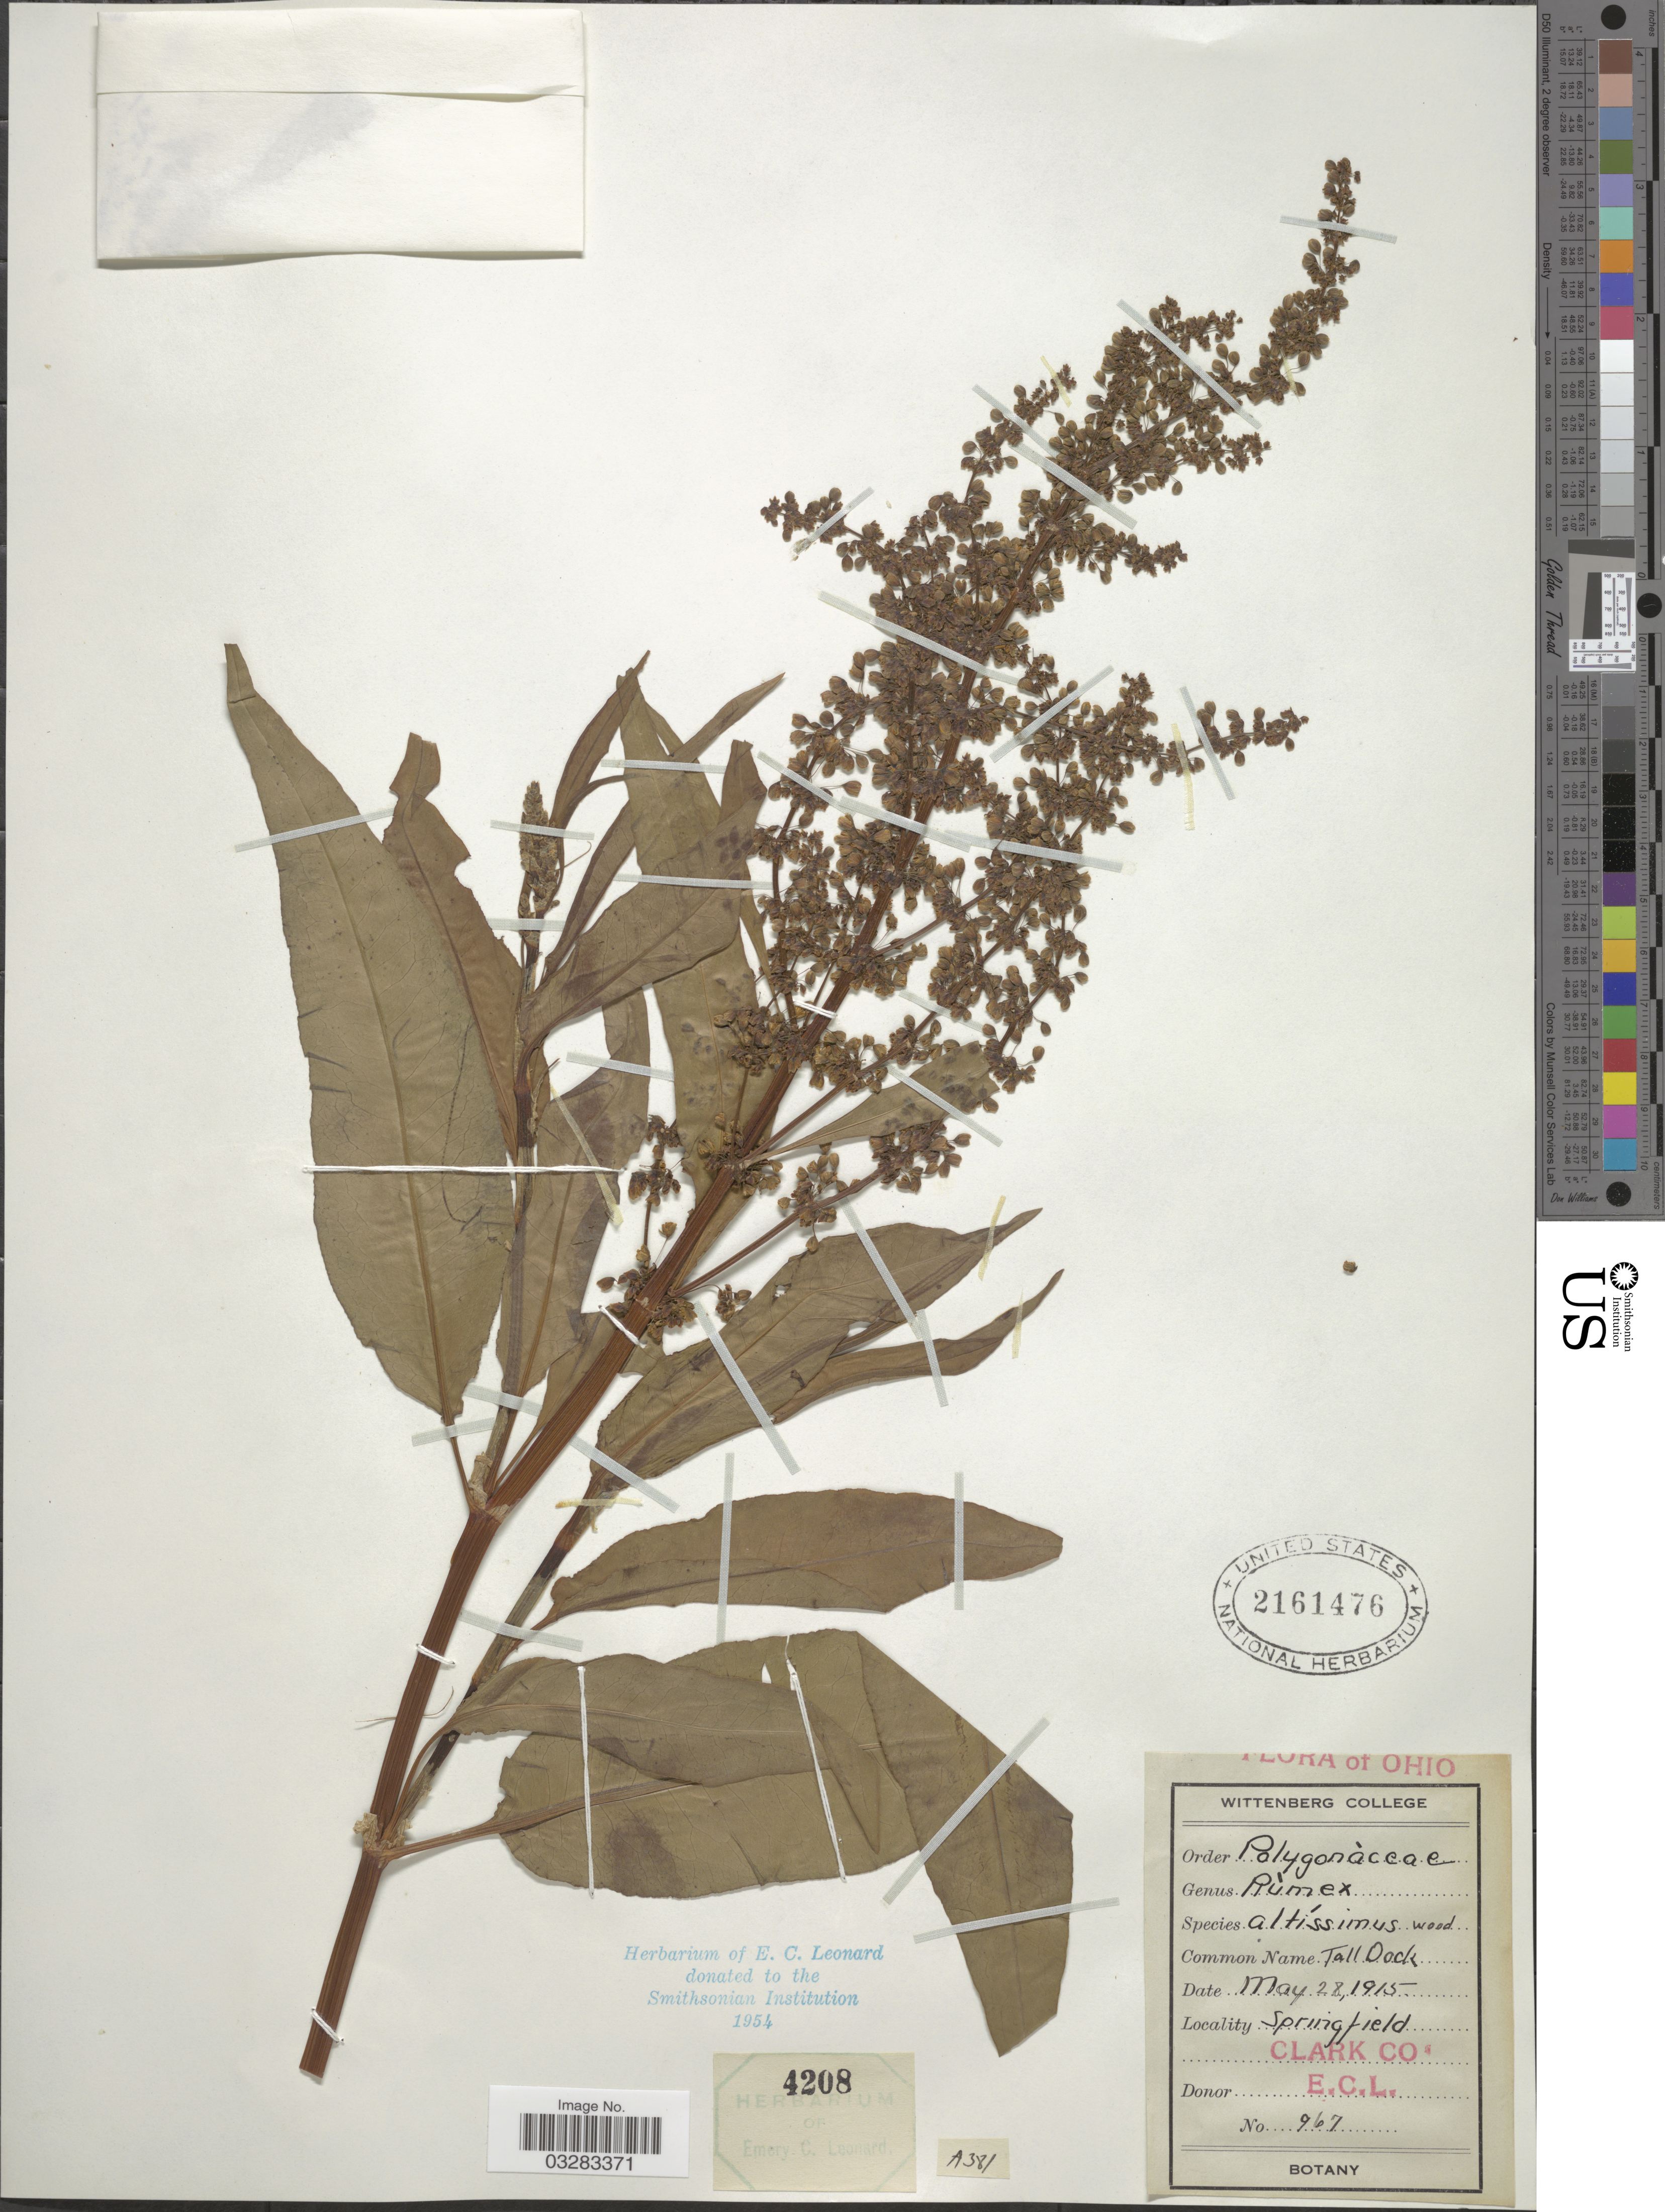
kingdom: Plantae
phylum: Tracheophyta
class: Magnoliopsida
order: Caryophyllales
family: Polygonaceae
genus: Rumex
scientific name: Rumex altissimus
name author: Alph. Wood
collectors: E. C. Leonard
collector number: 967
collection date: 1915-05-28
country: United States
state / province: Ohio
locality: Springfield. Clark Co.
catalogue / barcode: US 2161476